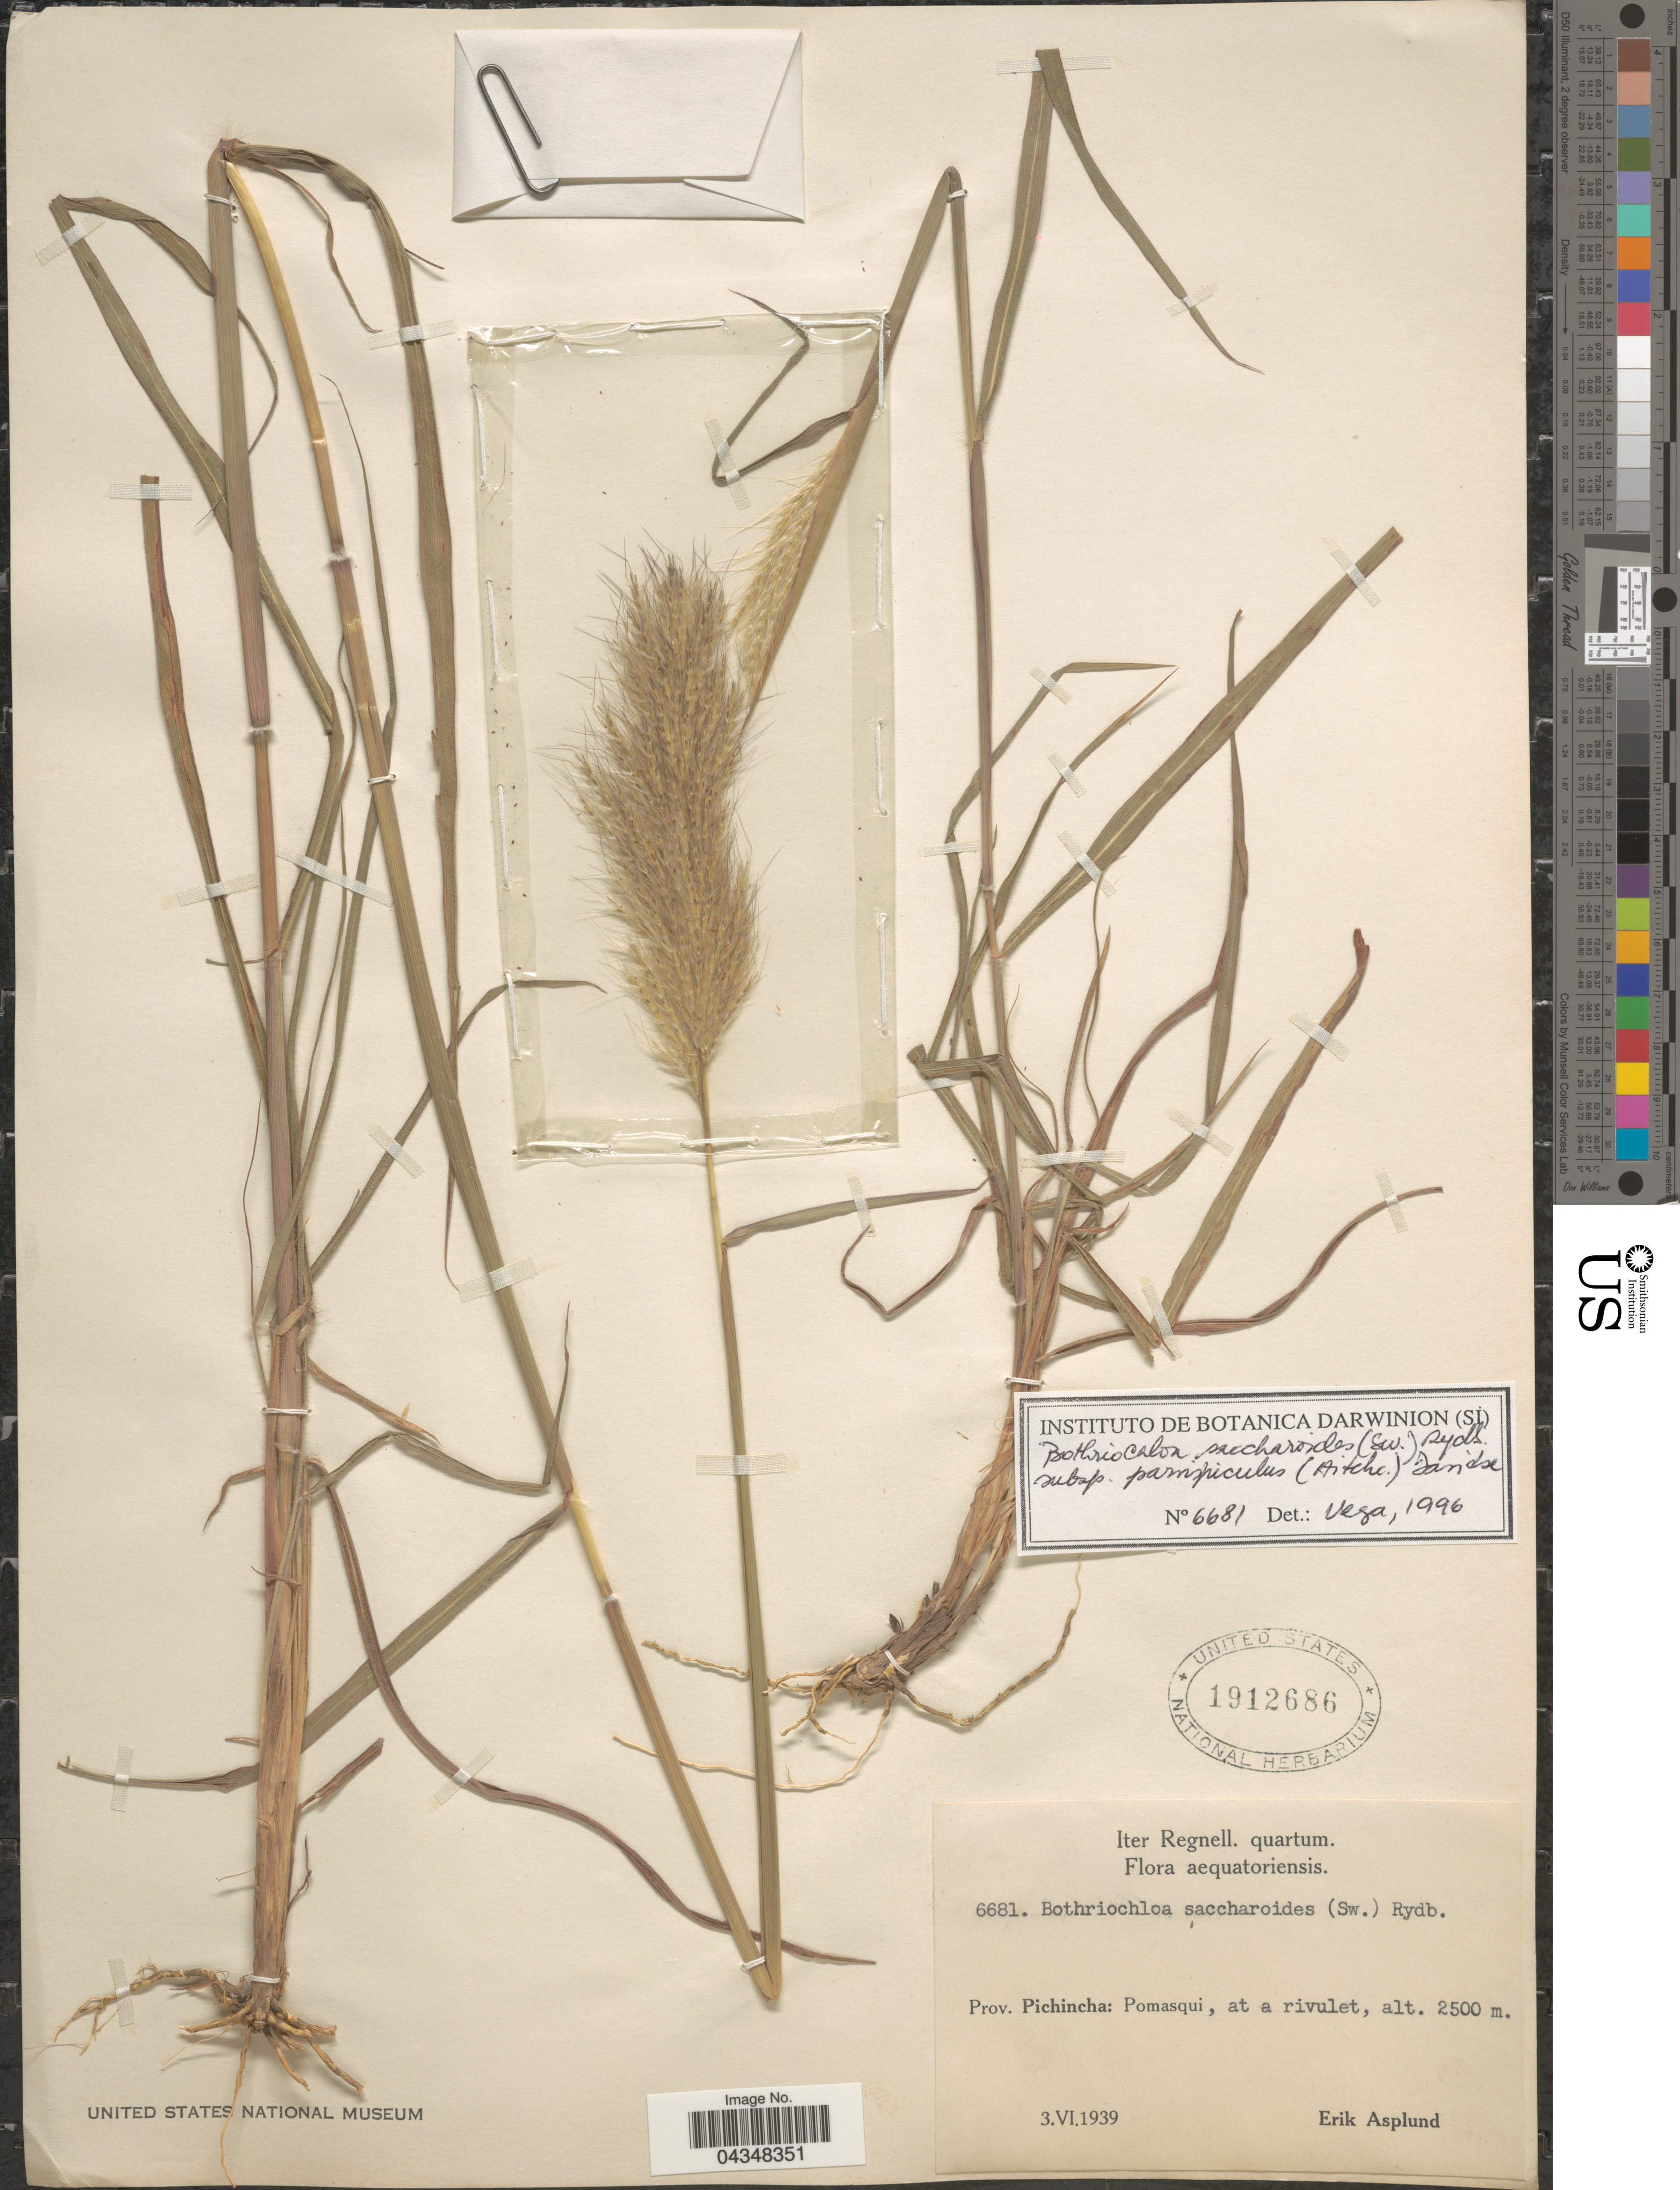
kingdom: Plantae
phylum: Tracheophyta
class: Liliopsida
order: Poales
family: Poaceae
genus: Bothriochloa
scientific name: Bothriochloa saccharoides var. parvispicula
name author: (Hitchc.) Tovar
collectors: E. Asplund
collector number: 6681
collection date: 1939-06-03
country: Ecuador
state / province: Pichincha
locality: Iter Regnell. quartum. Pomasqui, at a rivulet.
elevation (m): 2500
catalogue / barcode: US 1912686